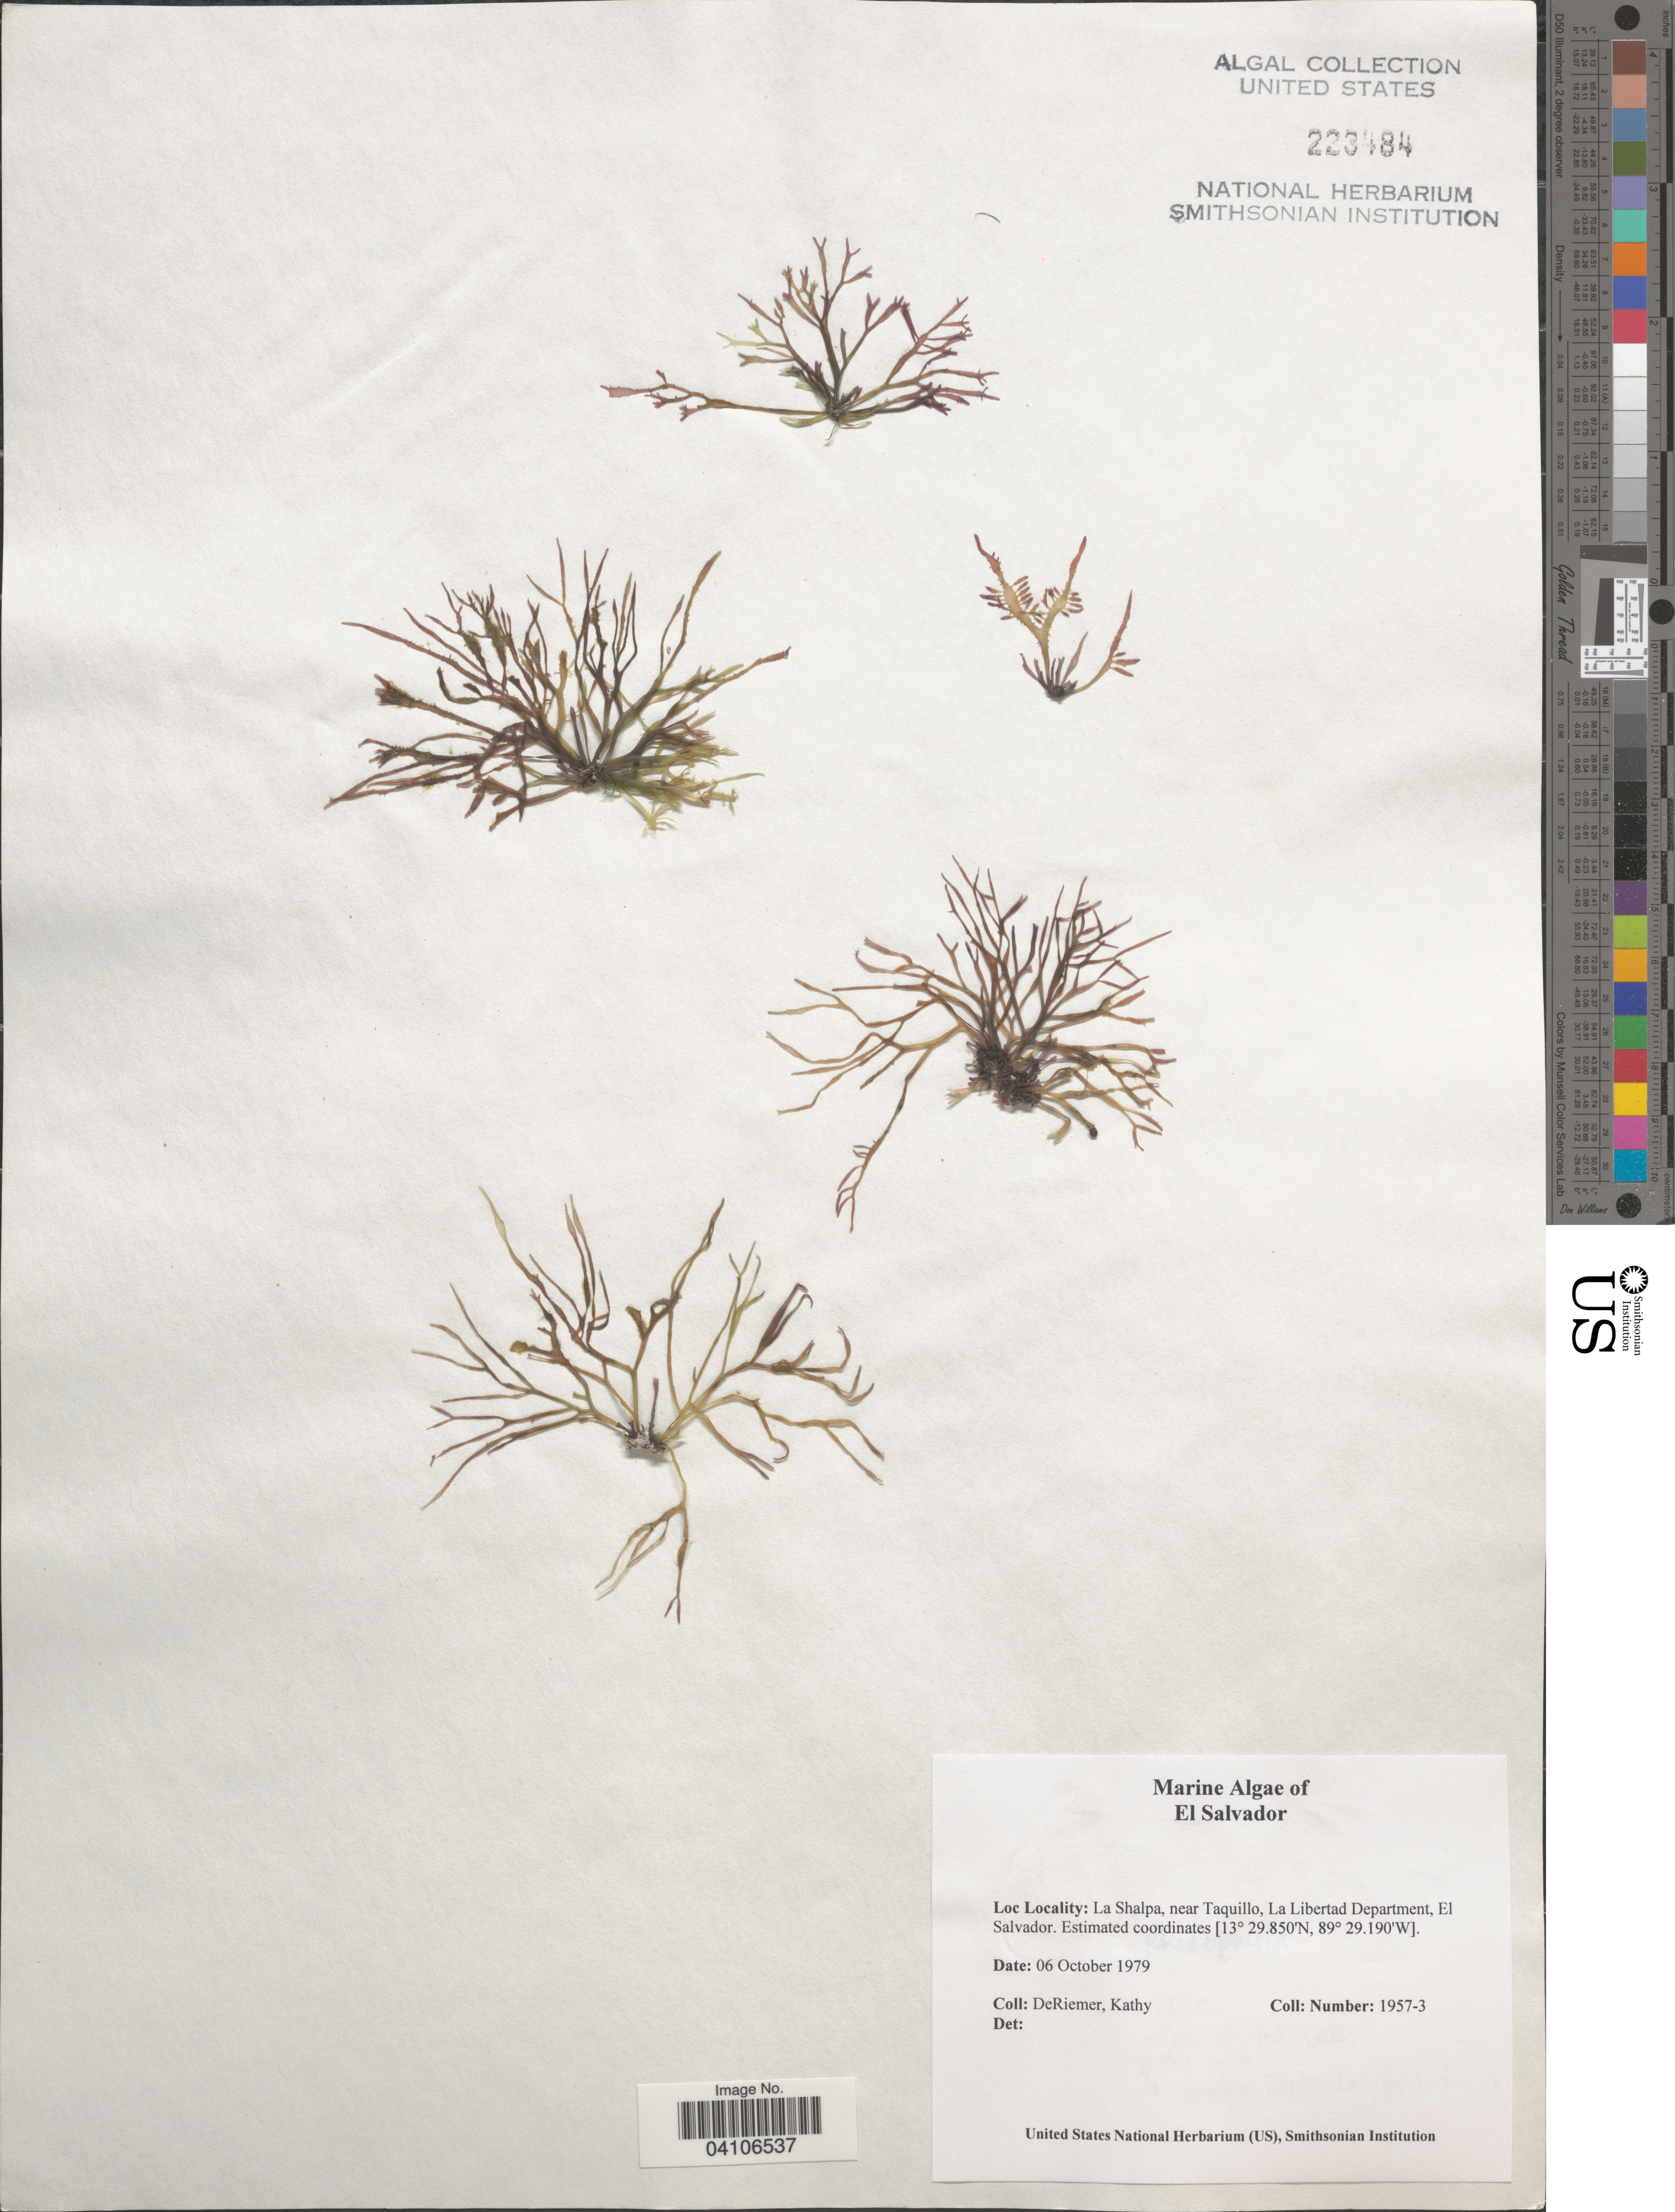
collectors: K. DeRiemer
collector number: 1957-3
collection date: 1979-10-06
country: El Salvador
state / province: La Libertad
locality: La Shalpa, near Taquillo, La Libertad Department.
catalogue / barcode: US 223484